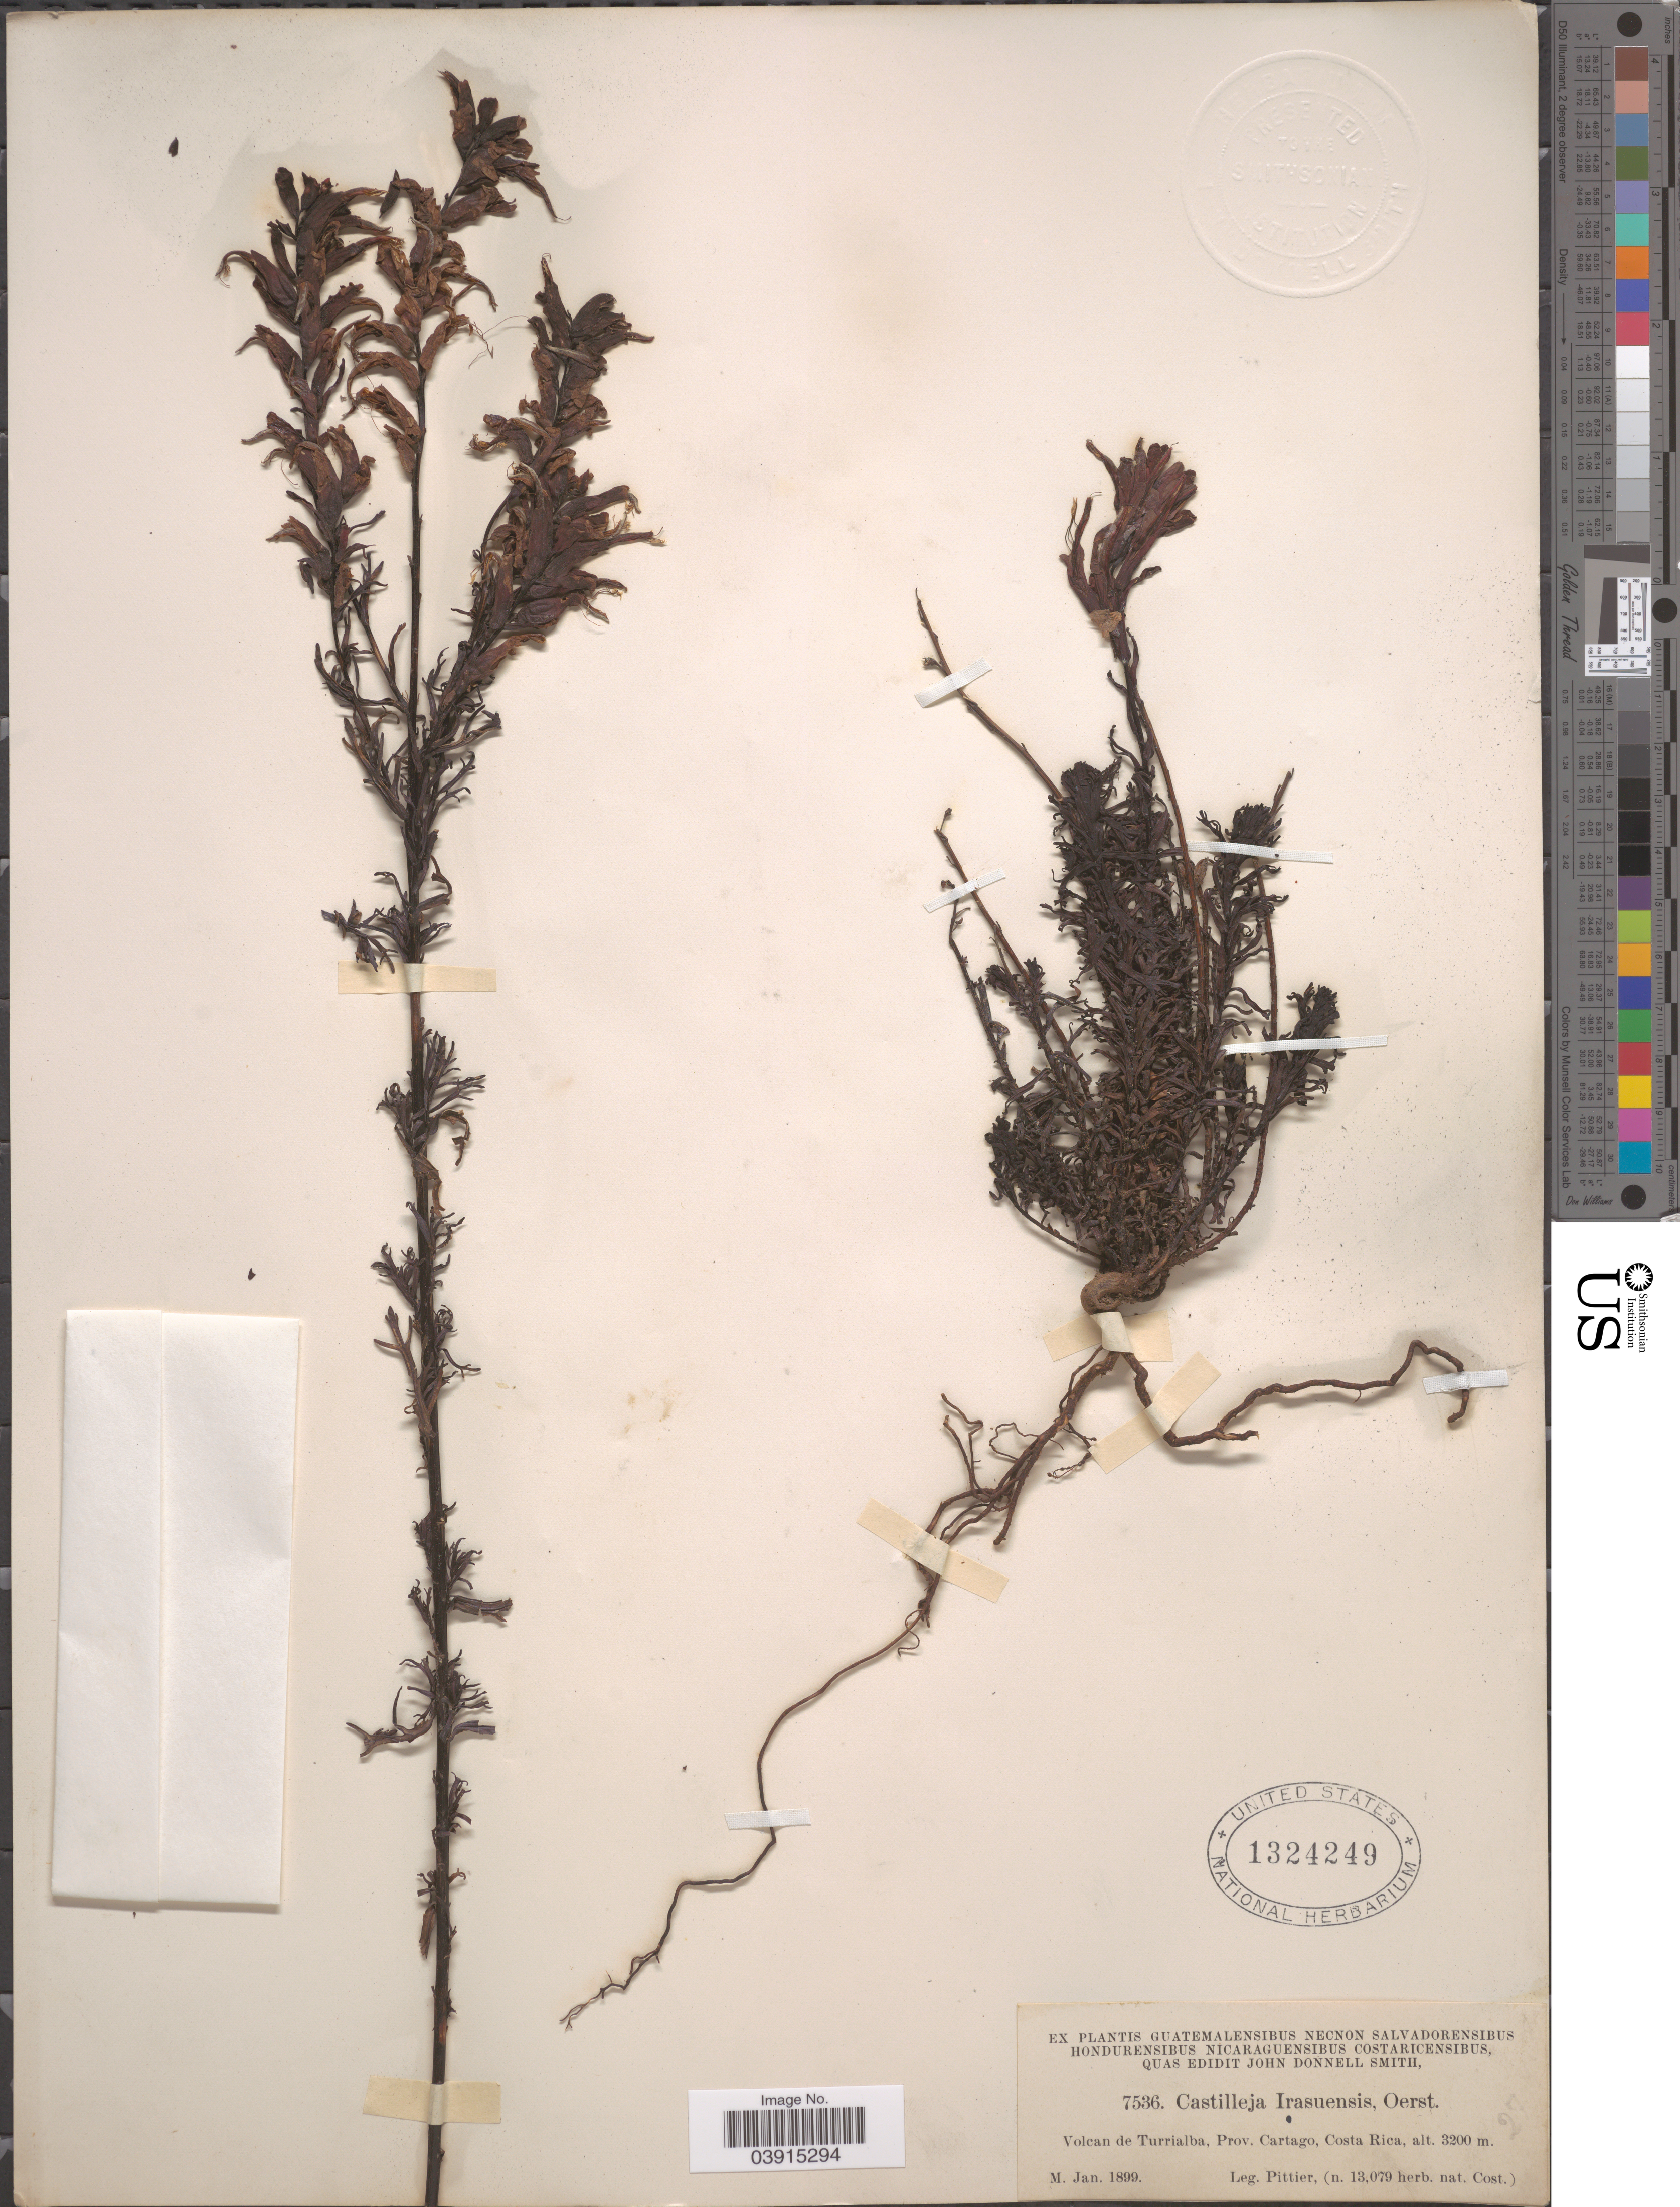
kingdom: Plantae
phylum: Tracheophyta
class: Magnoliopsida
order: Lamiales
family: Orobanchaceae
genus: Castilleja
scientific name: Castilleja irazuensis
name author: Oerst.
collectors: Pittier, --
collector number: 7536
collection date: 1899-01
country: Costa Rica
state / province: Cartago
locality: Volcan de Turrialba.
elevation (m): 3200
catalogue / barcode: US 1324249